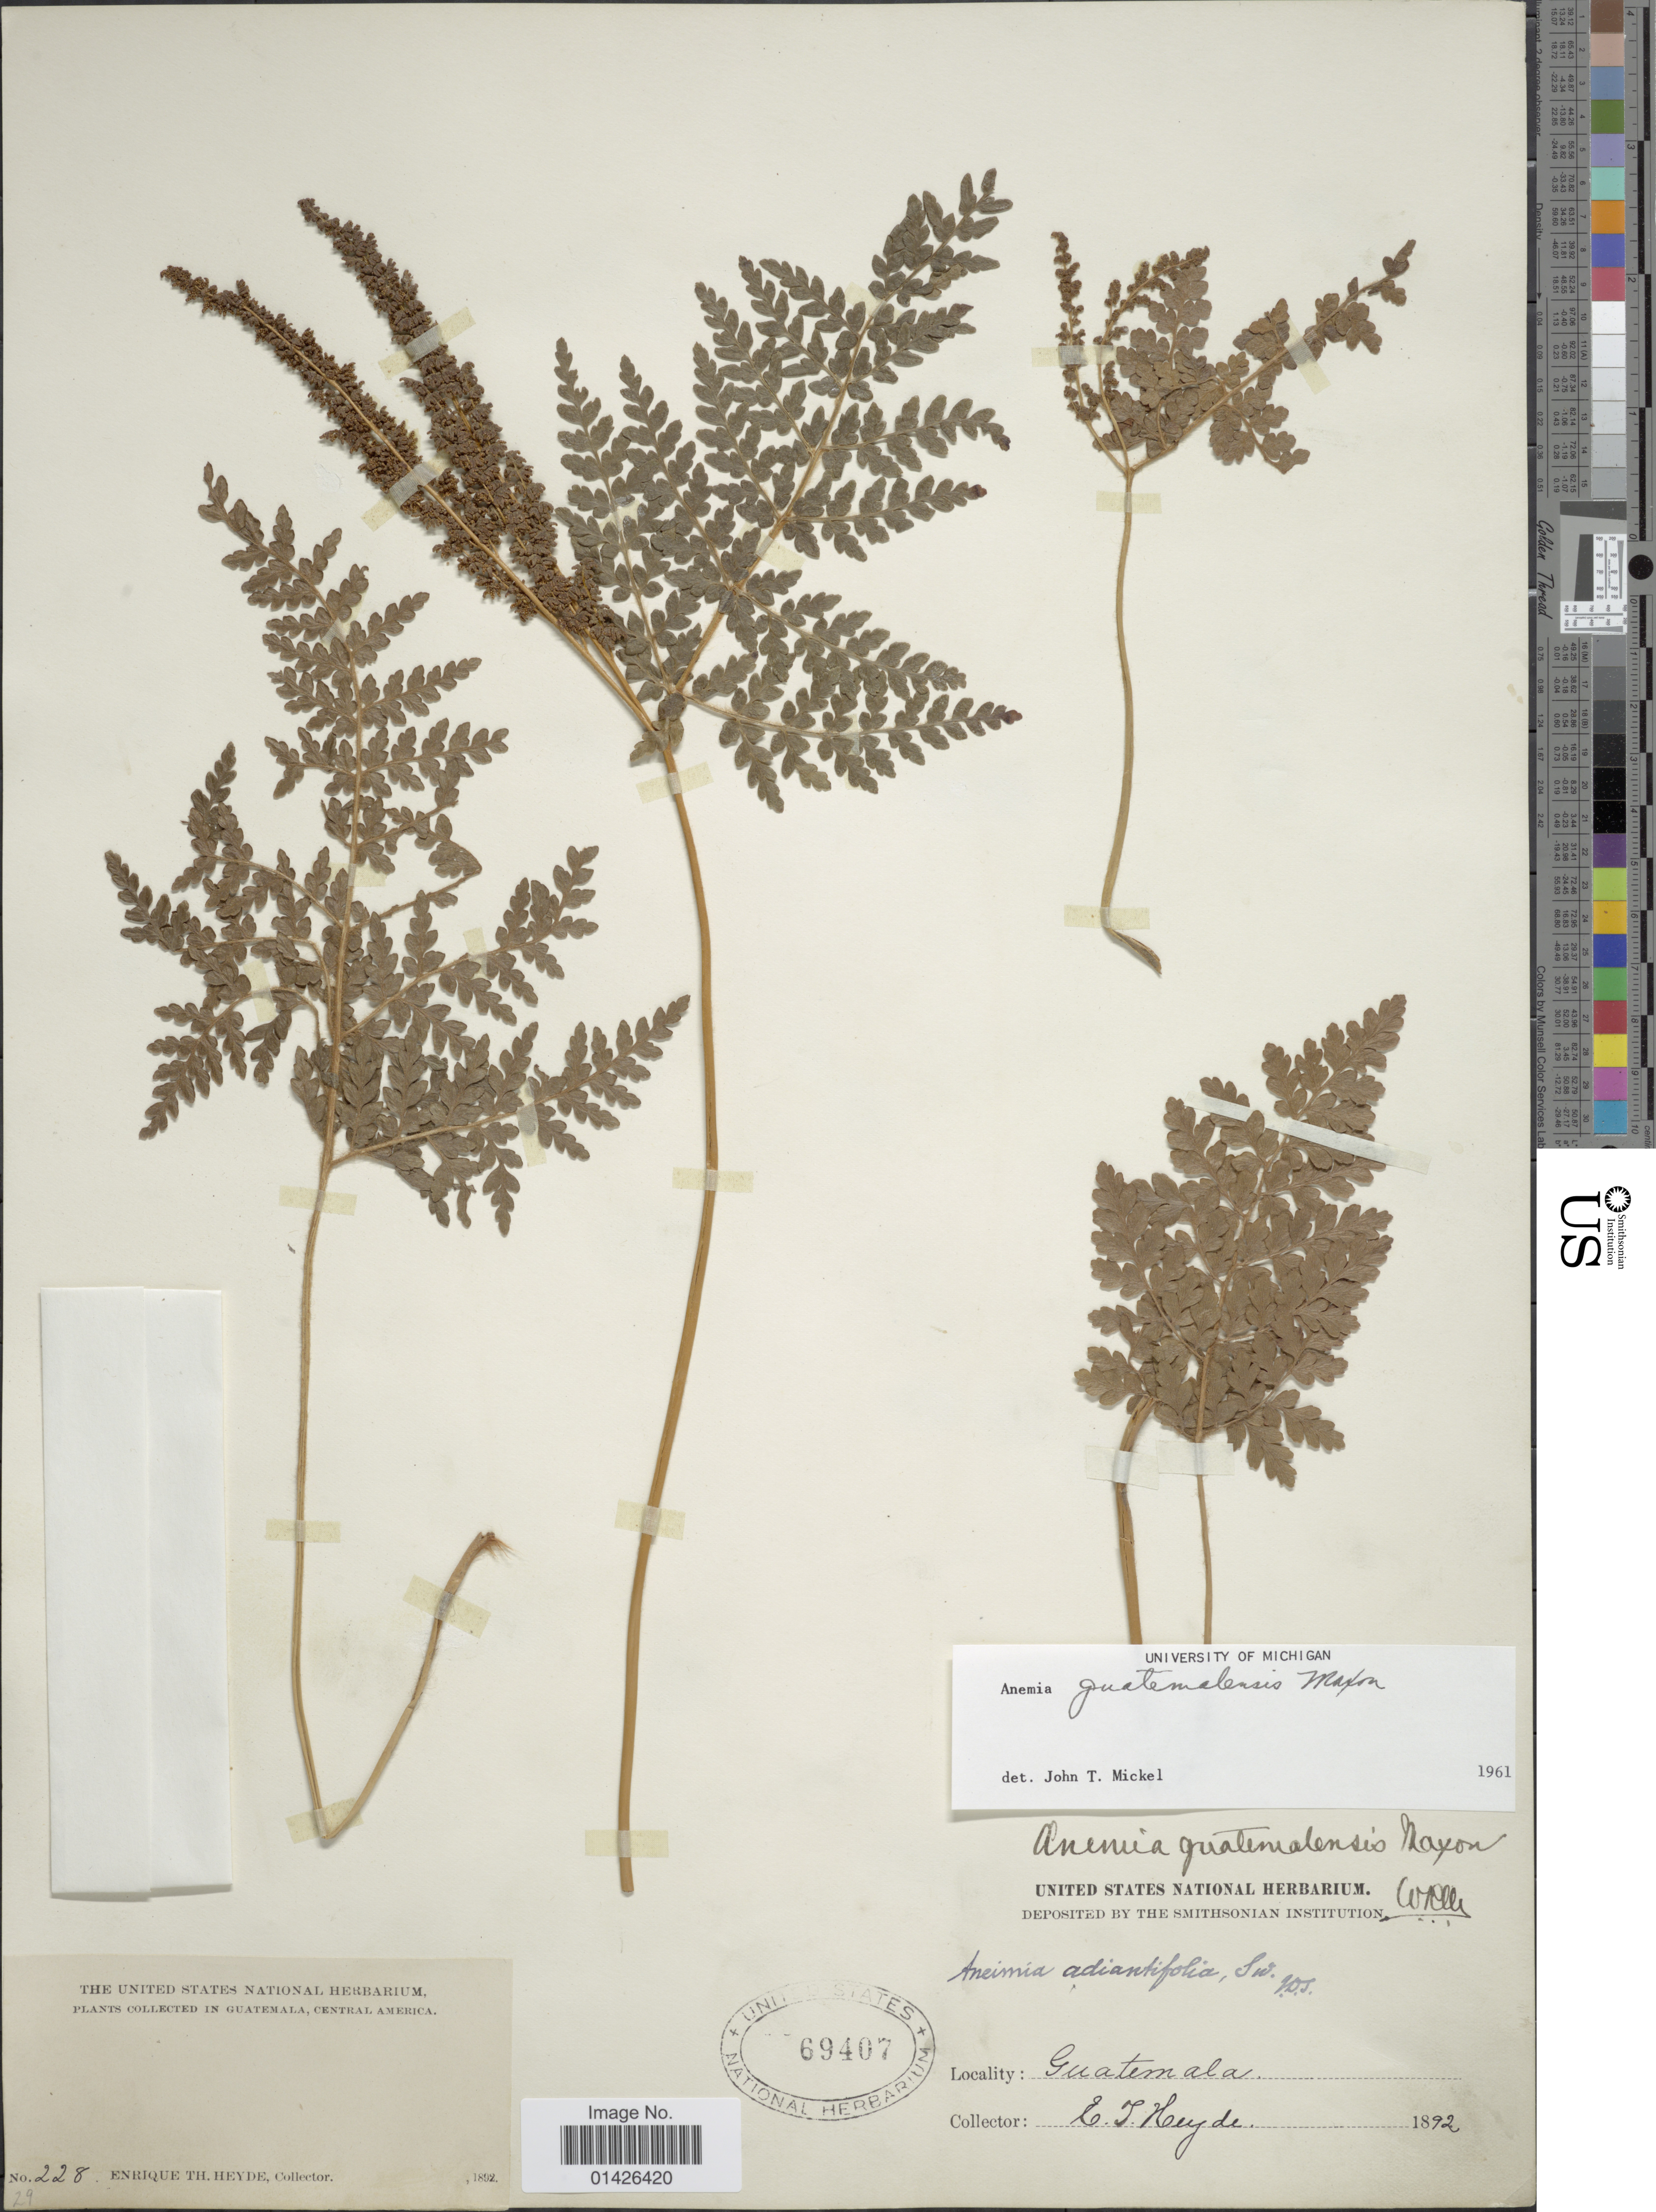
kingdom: Plantae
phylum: Tracheophyta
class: Polypodiopsida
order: Schizaeales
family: Anemiaceae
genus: Anemia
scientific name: Anemia guatemalensis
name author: Maxon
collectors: E. T. Heyde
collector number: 228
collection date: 1892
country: Guatemala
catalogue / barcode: US 69407